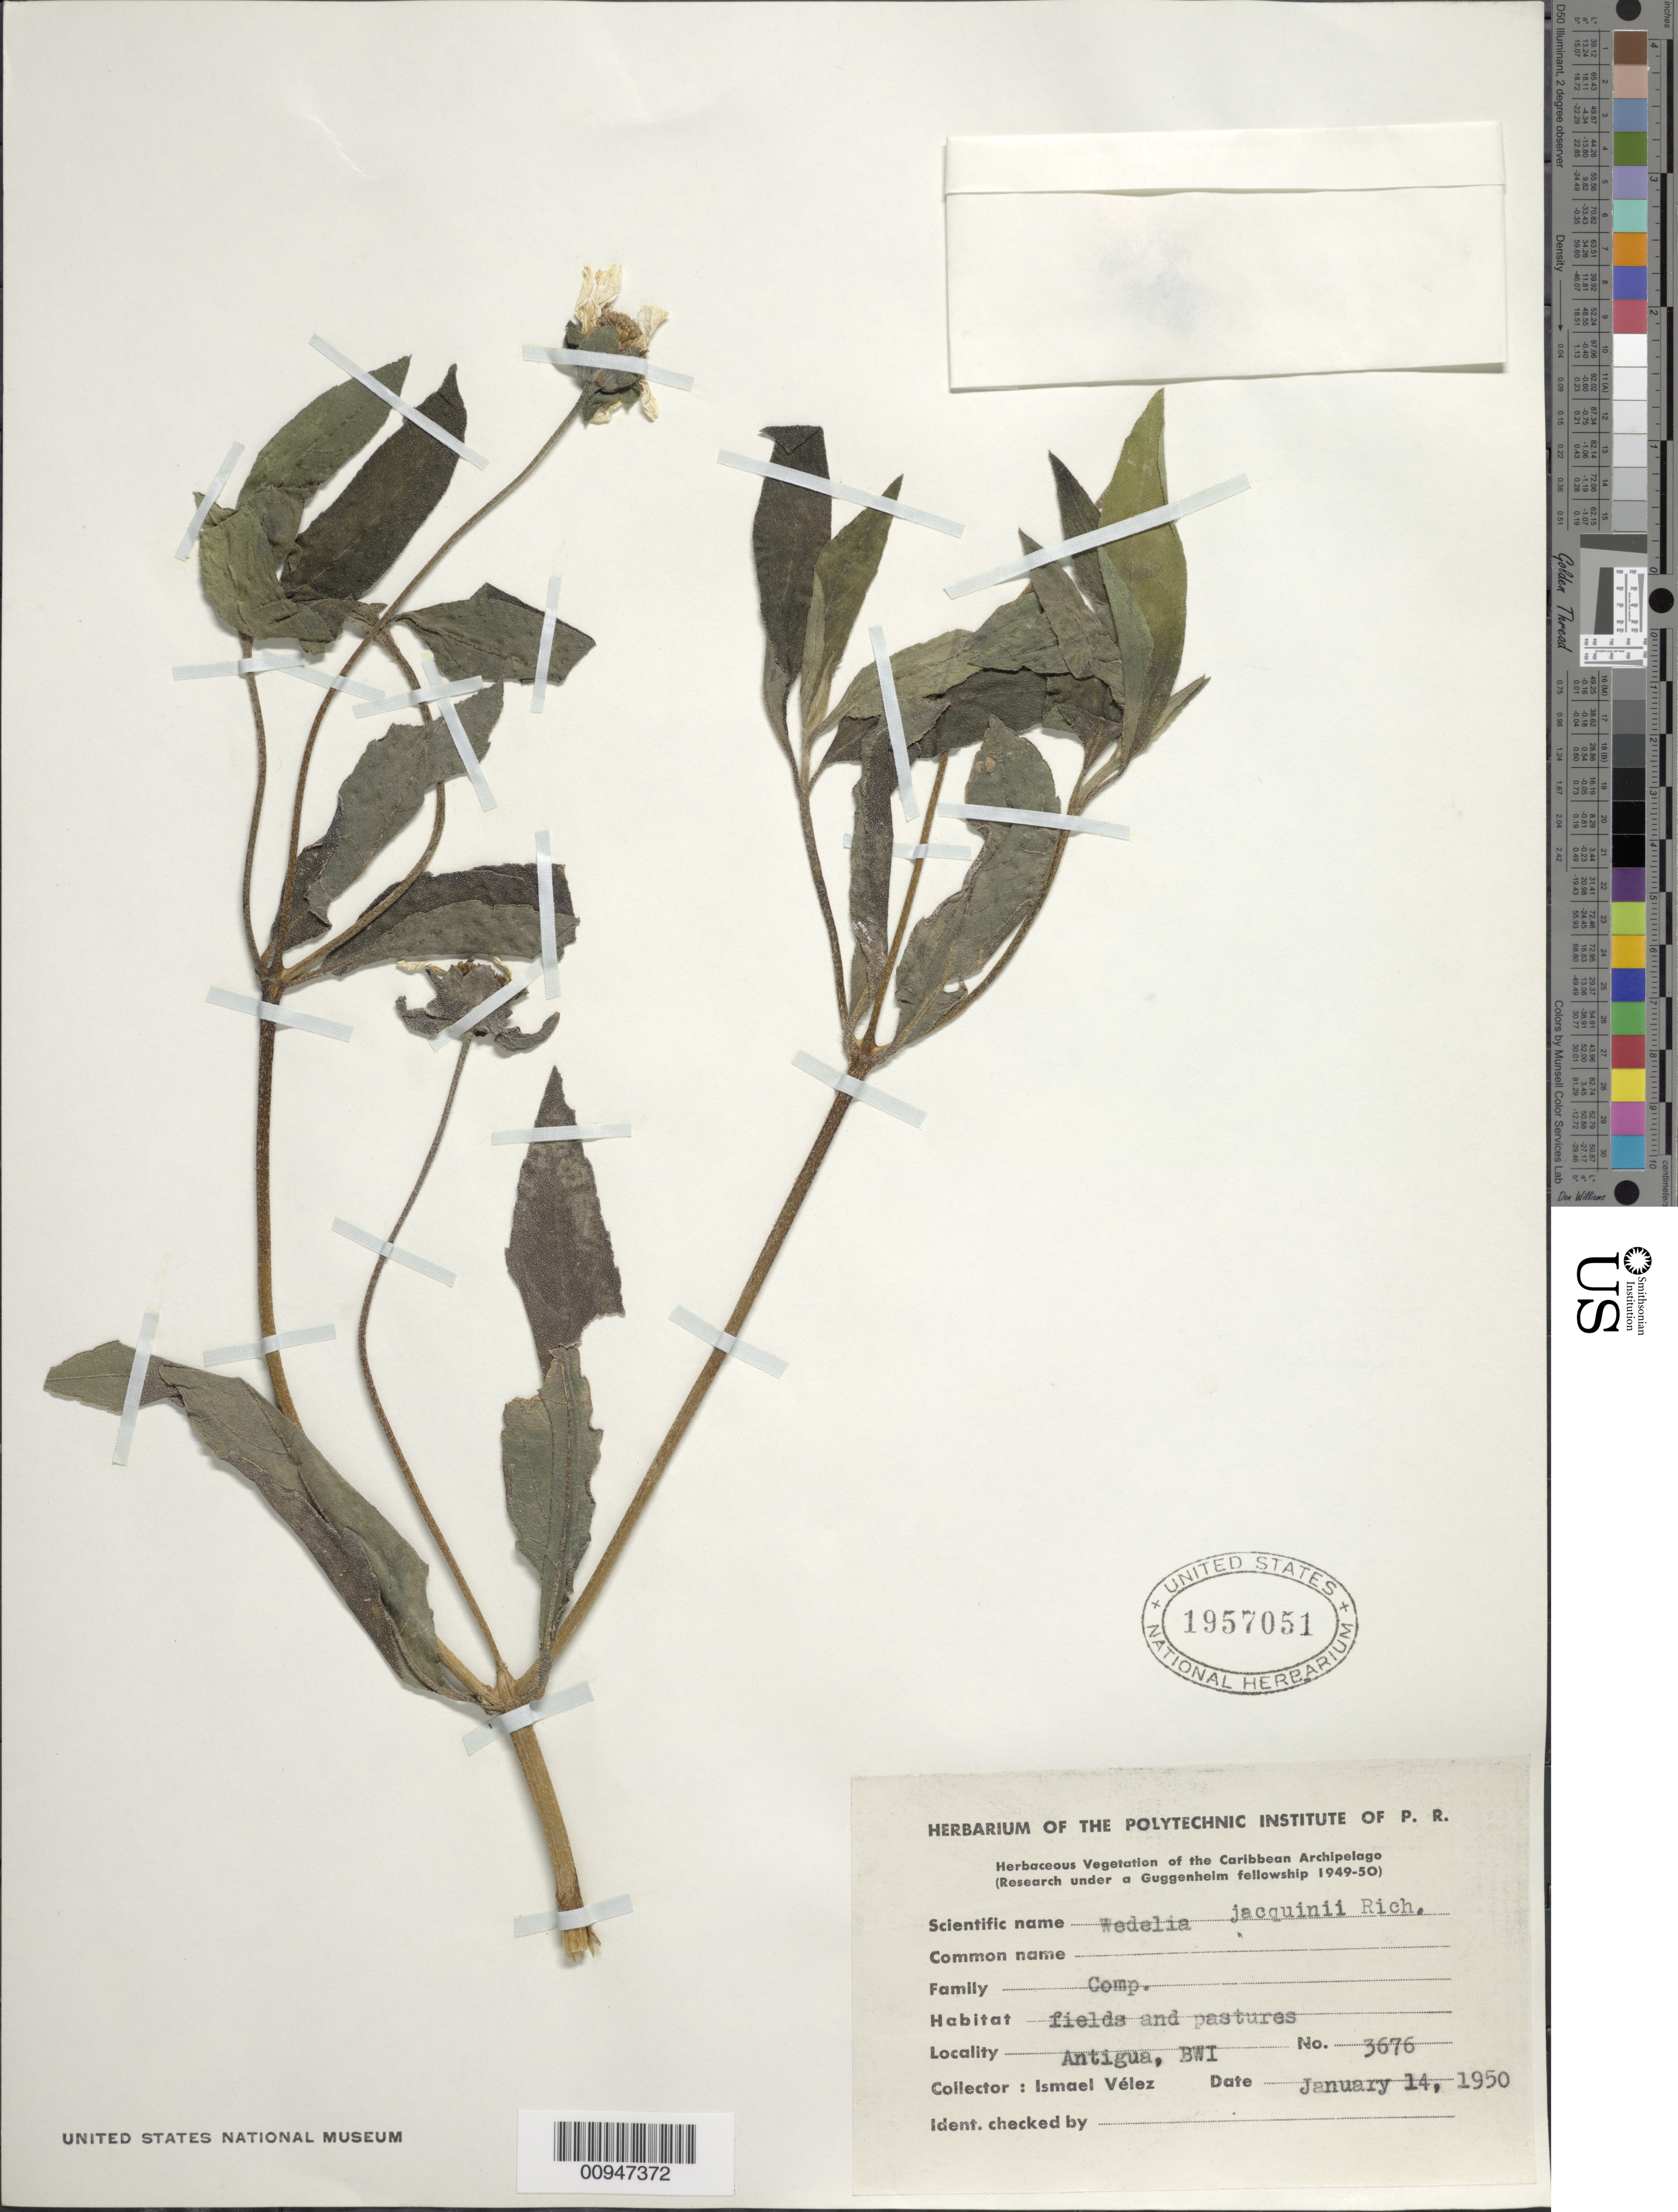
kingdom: Plantae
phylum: Tracheophyta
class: Magnoliopsida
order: Asterales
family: Asteraceae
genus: Wedelia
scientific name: Wedelia calycina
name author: Rich.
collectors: I. Velez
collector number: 3676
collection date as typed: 14 Jan 1950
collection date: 1950-01-14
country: Antigua and Barbuda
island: Leeward Is.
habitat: Fields and pastures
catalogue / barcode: US 1957051